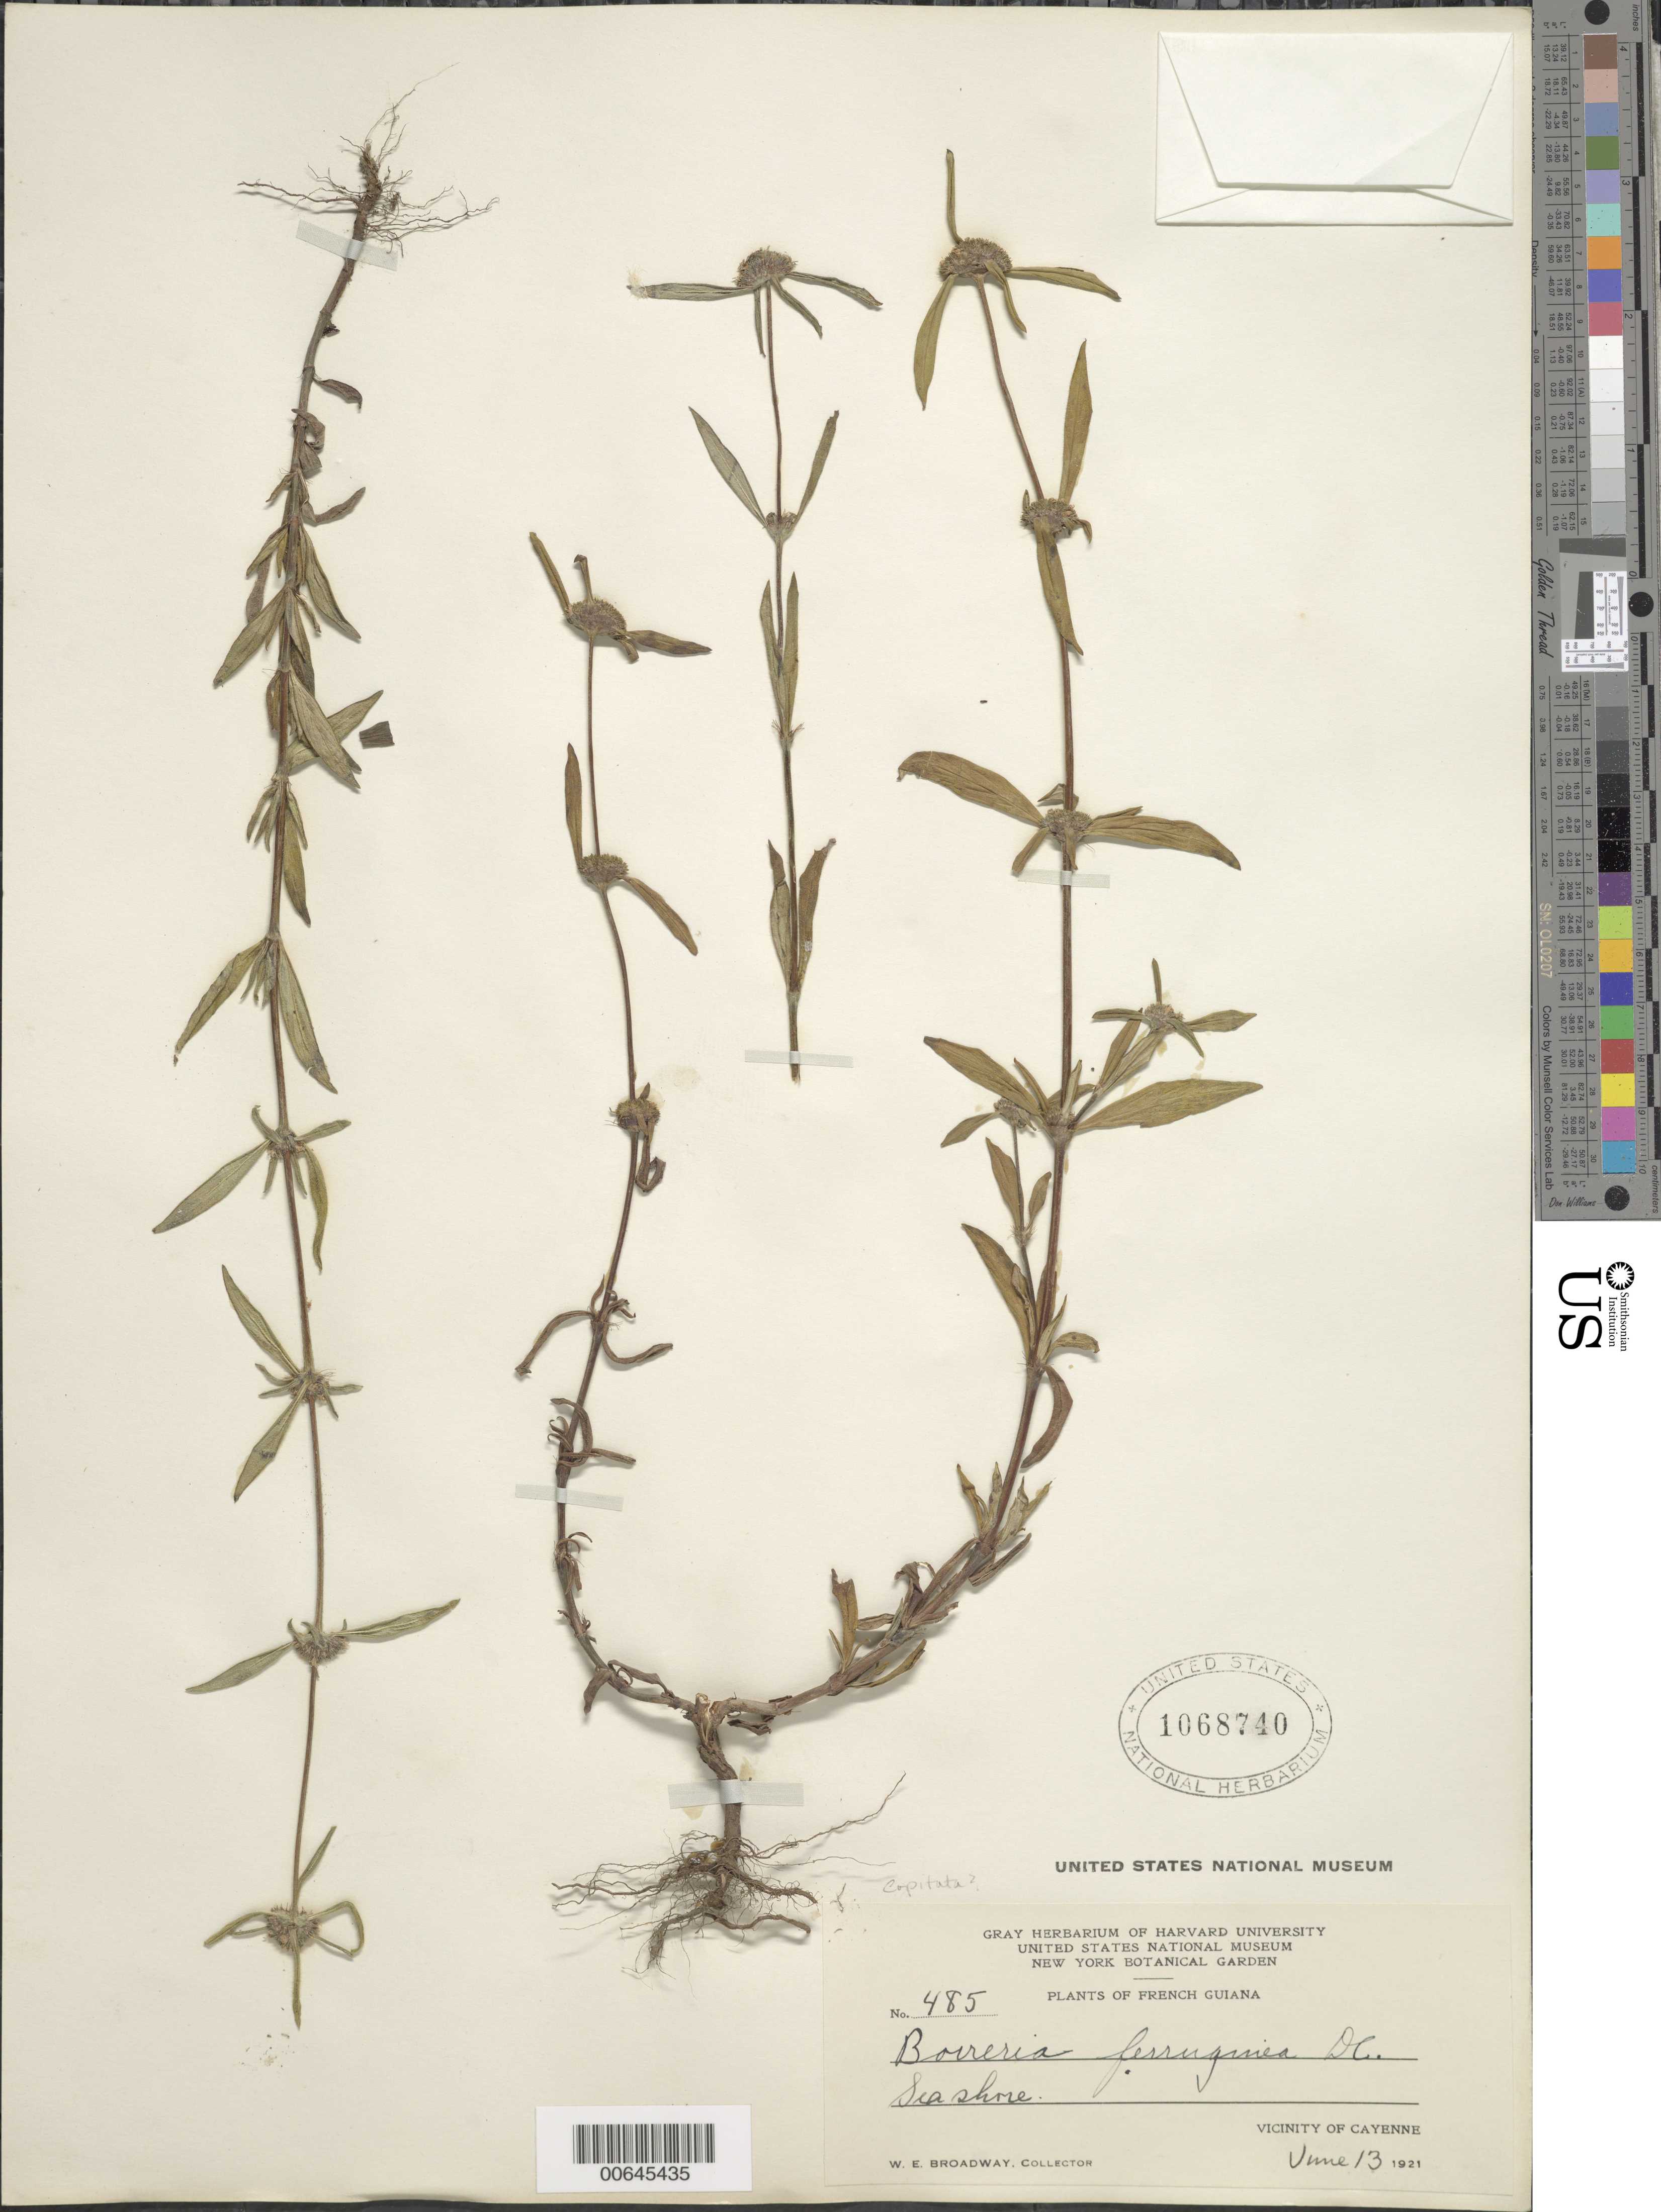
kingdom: Plantae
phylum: Tracheophyta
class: Magnoliopsida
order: Gentianales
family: Rubiaceae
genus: Borreria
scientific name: Borreria capitata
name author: (Ruiz & Pav.) DC.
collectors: W. E. Broadway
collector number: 485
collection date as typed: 13-Jun-21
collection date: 1921-06-13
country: French Guiana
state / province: Cayenne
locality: Cayenne, vic.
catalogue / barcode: US 1068740